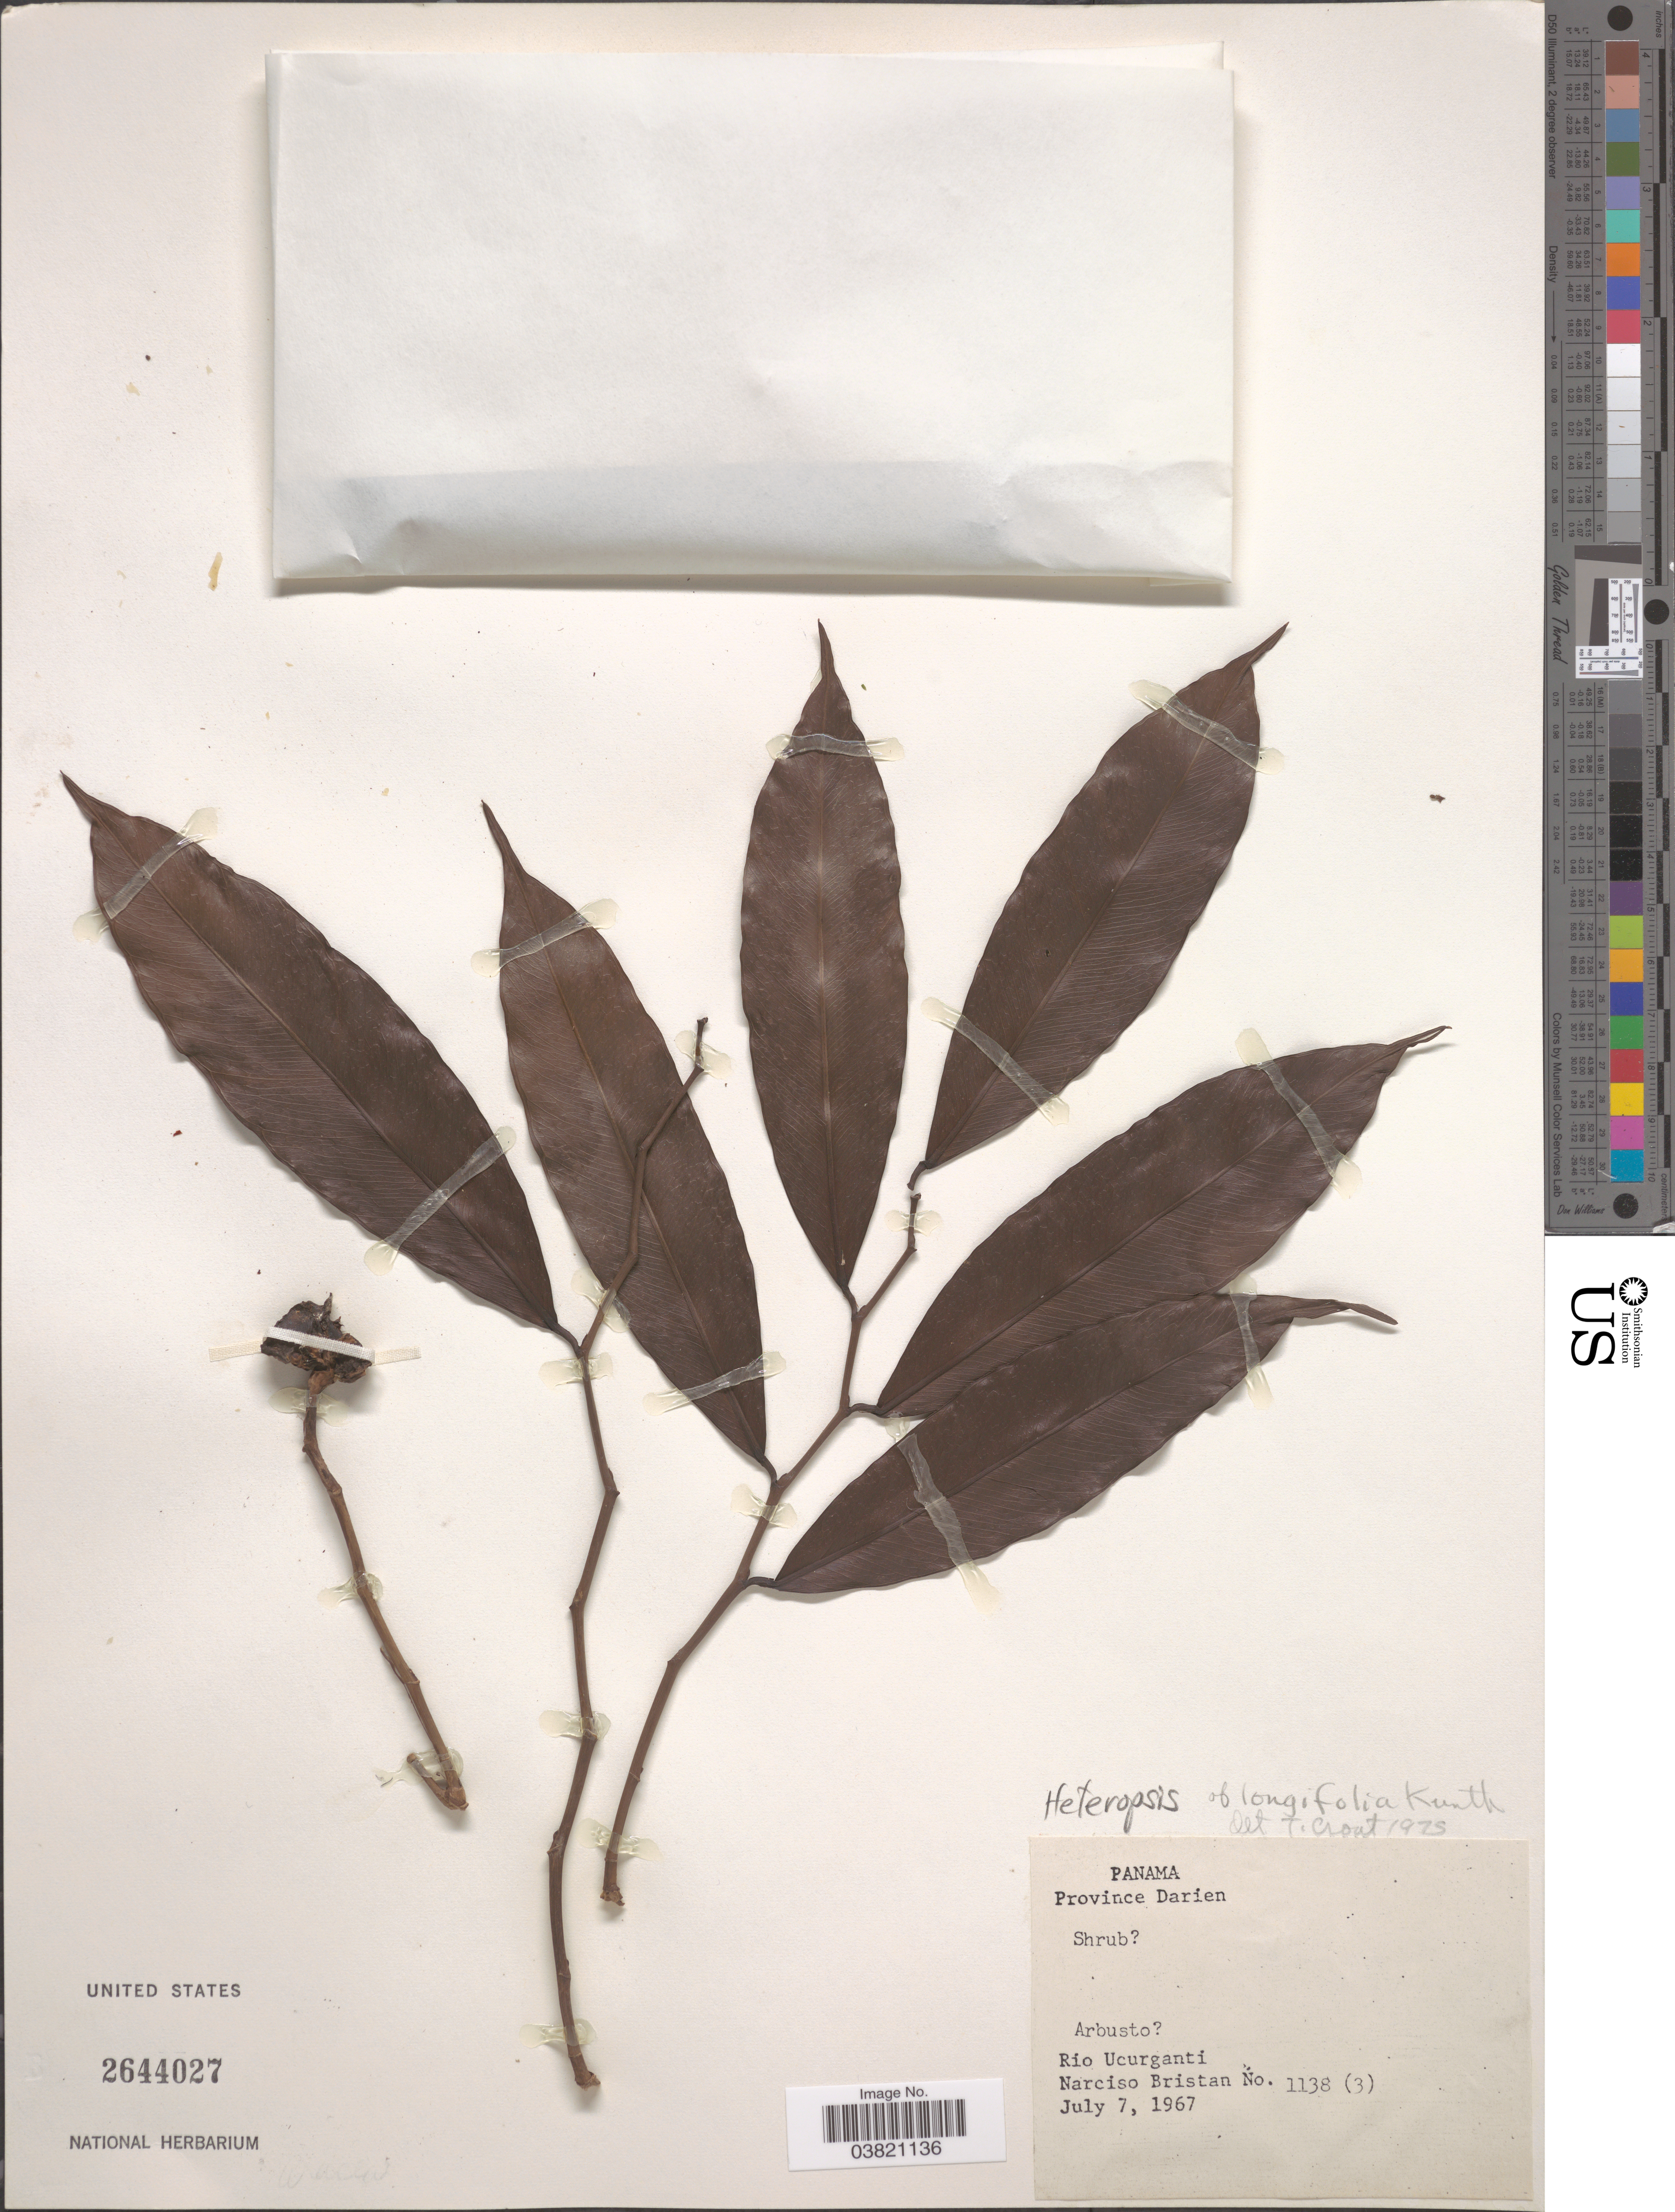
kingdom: Plantae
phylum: Tracheophyta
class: Liliopsida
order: Alismatales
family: Araceae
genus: Heteropsis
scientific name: Heteropsis oblongifolia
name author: Kunth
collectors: N. Bristan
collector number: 1138(3)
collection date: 1967-07-07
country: Panama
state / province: Darien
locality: Rio Acurganti.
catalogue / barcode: US 2644027